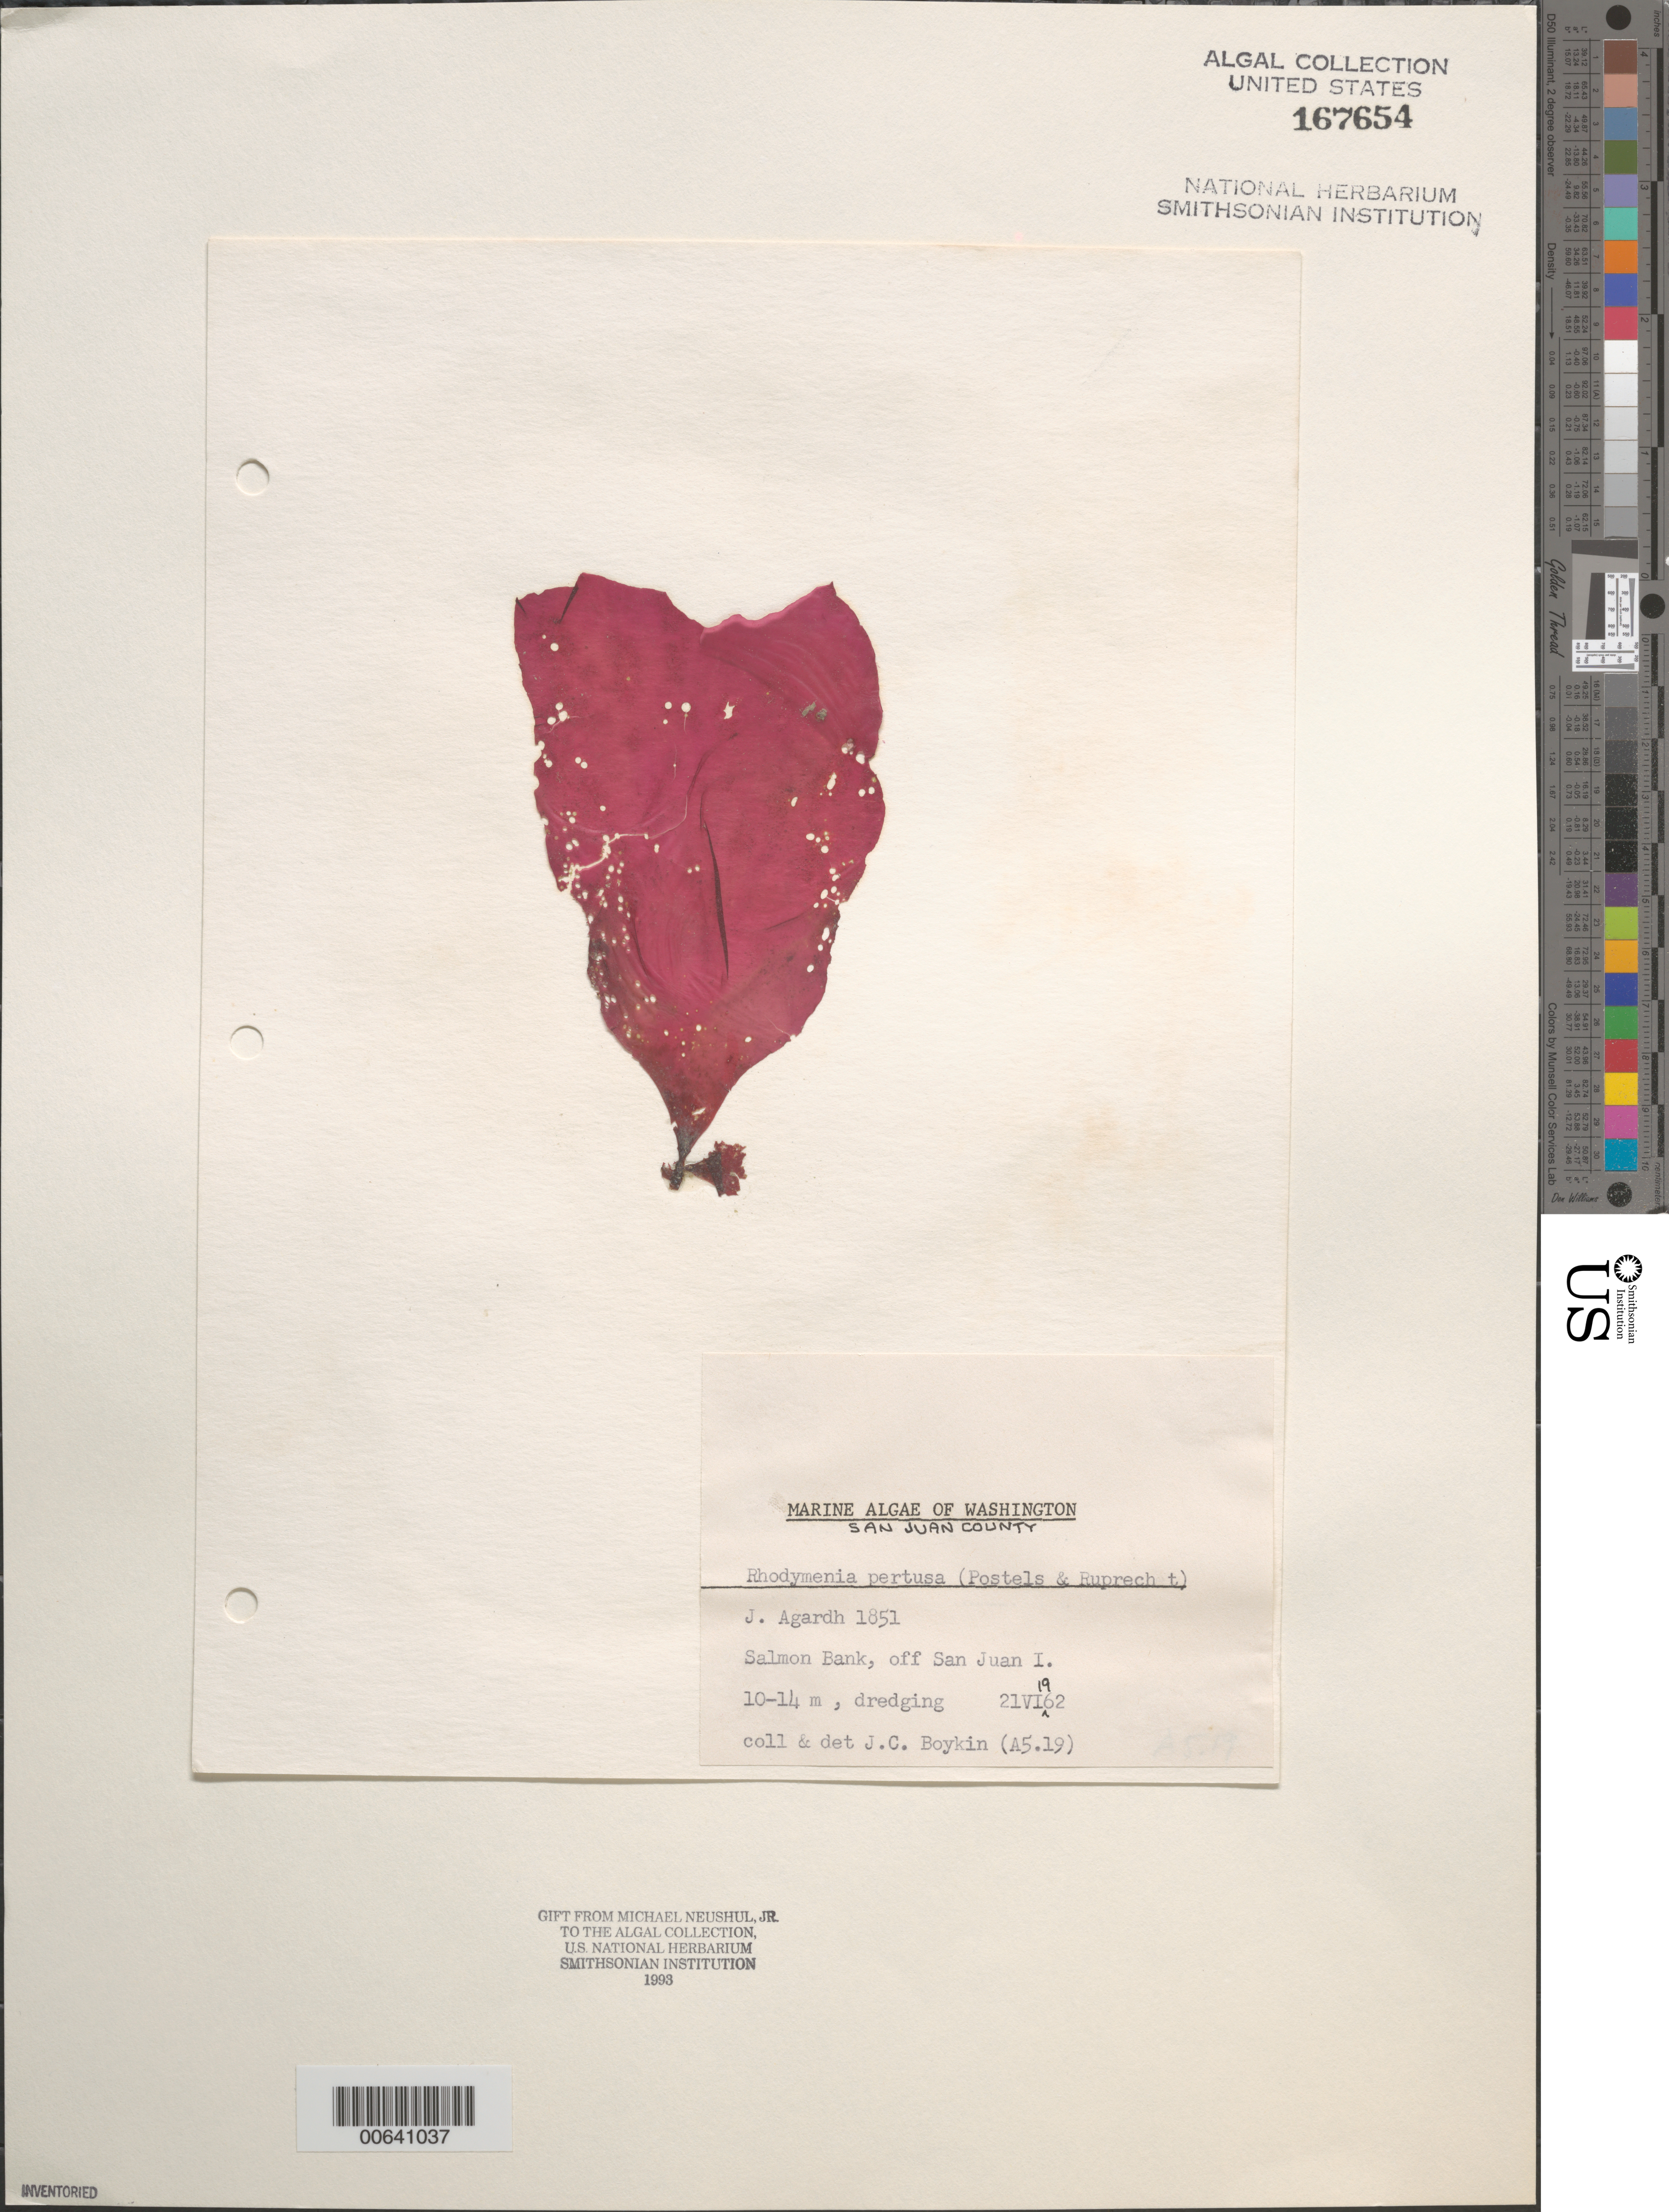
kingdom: Plantae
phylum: Rhodophyta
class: Florideophyceae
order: Rhodymeniales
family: Rhodymeniaceae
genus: Rhodymenia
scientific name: Rhodymenia pertusa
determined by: Boykin, J. C.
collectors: J. Boykin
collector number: A5.19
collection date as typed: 21 Jun 1962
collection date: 1962-06-21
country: United States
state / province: Washington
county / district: San Juan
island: San Juan Island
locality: Salmon Bank, off San Juan Island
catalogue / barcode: US 167654